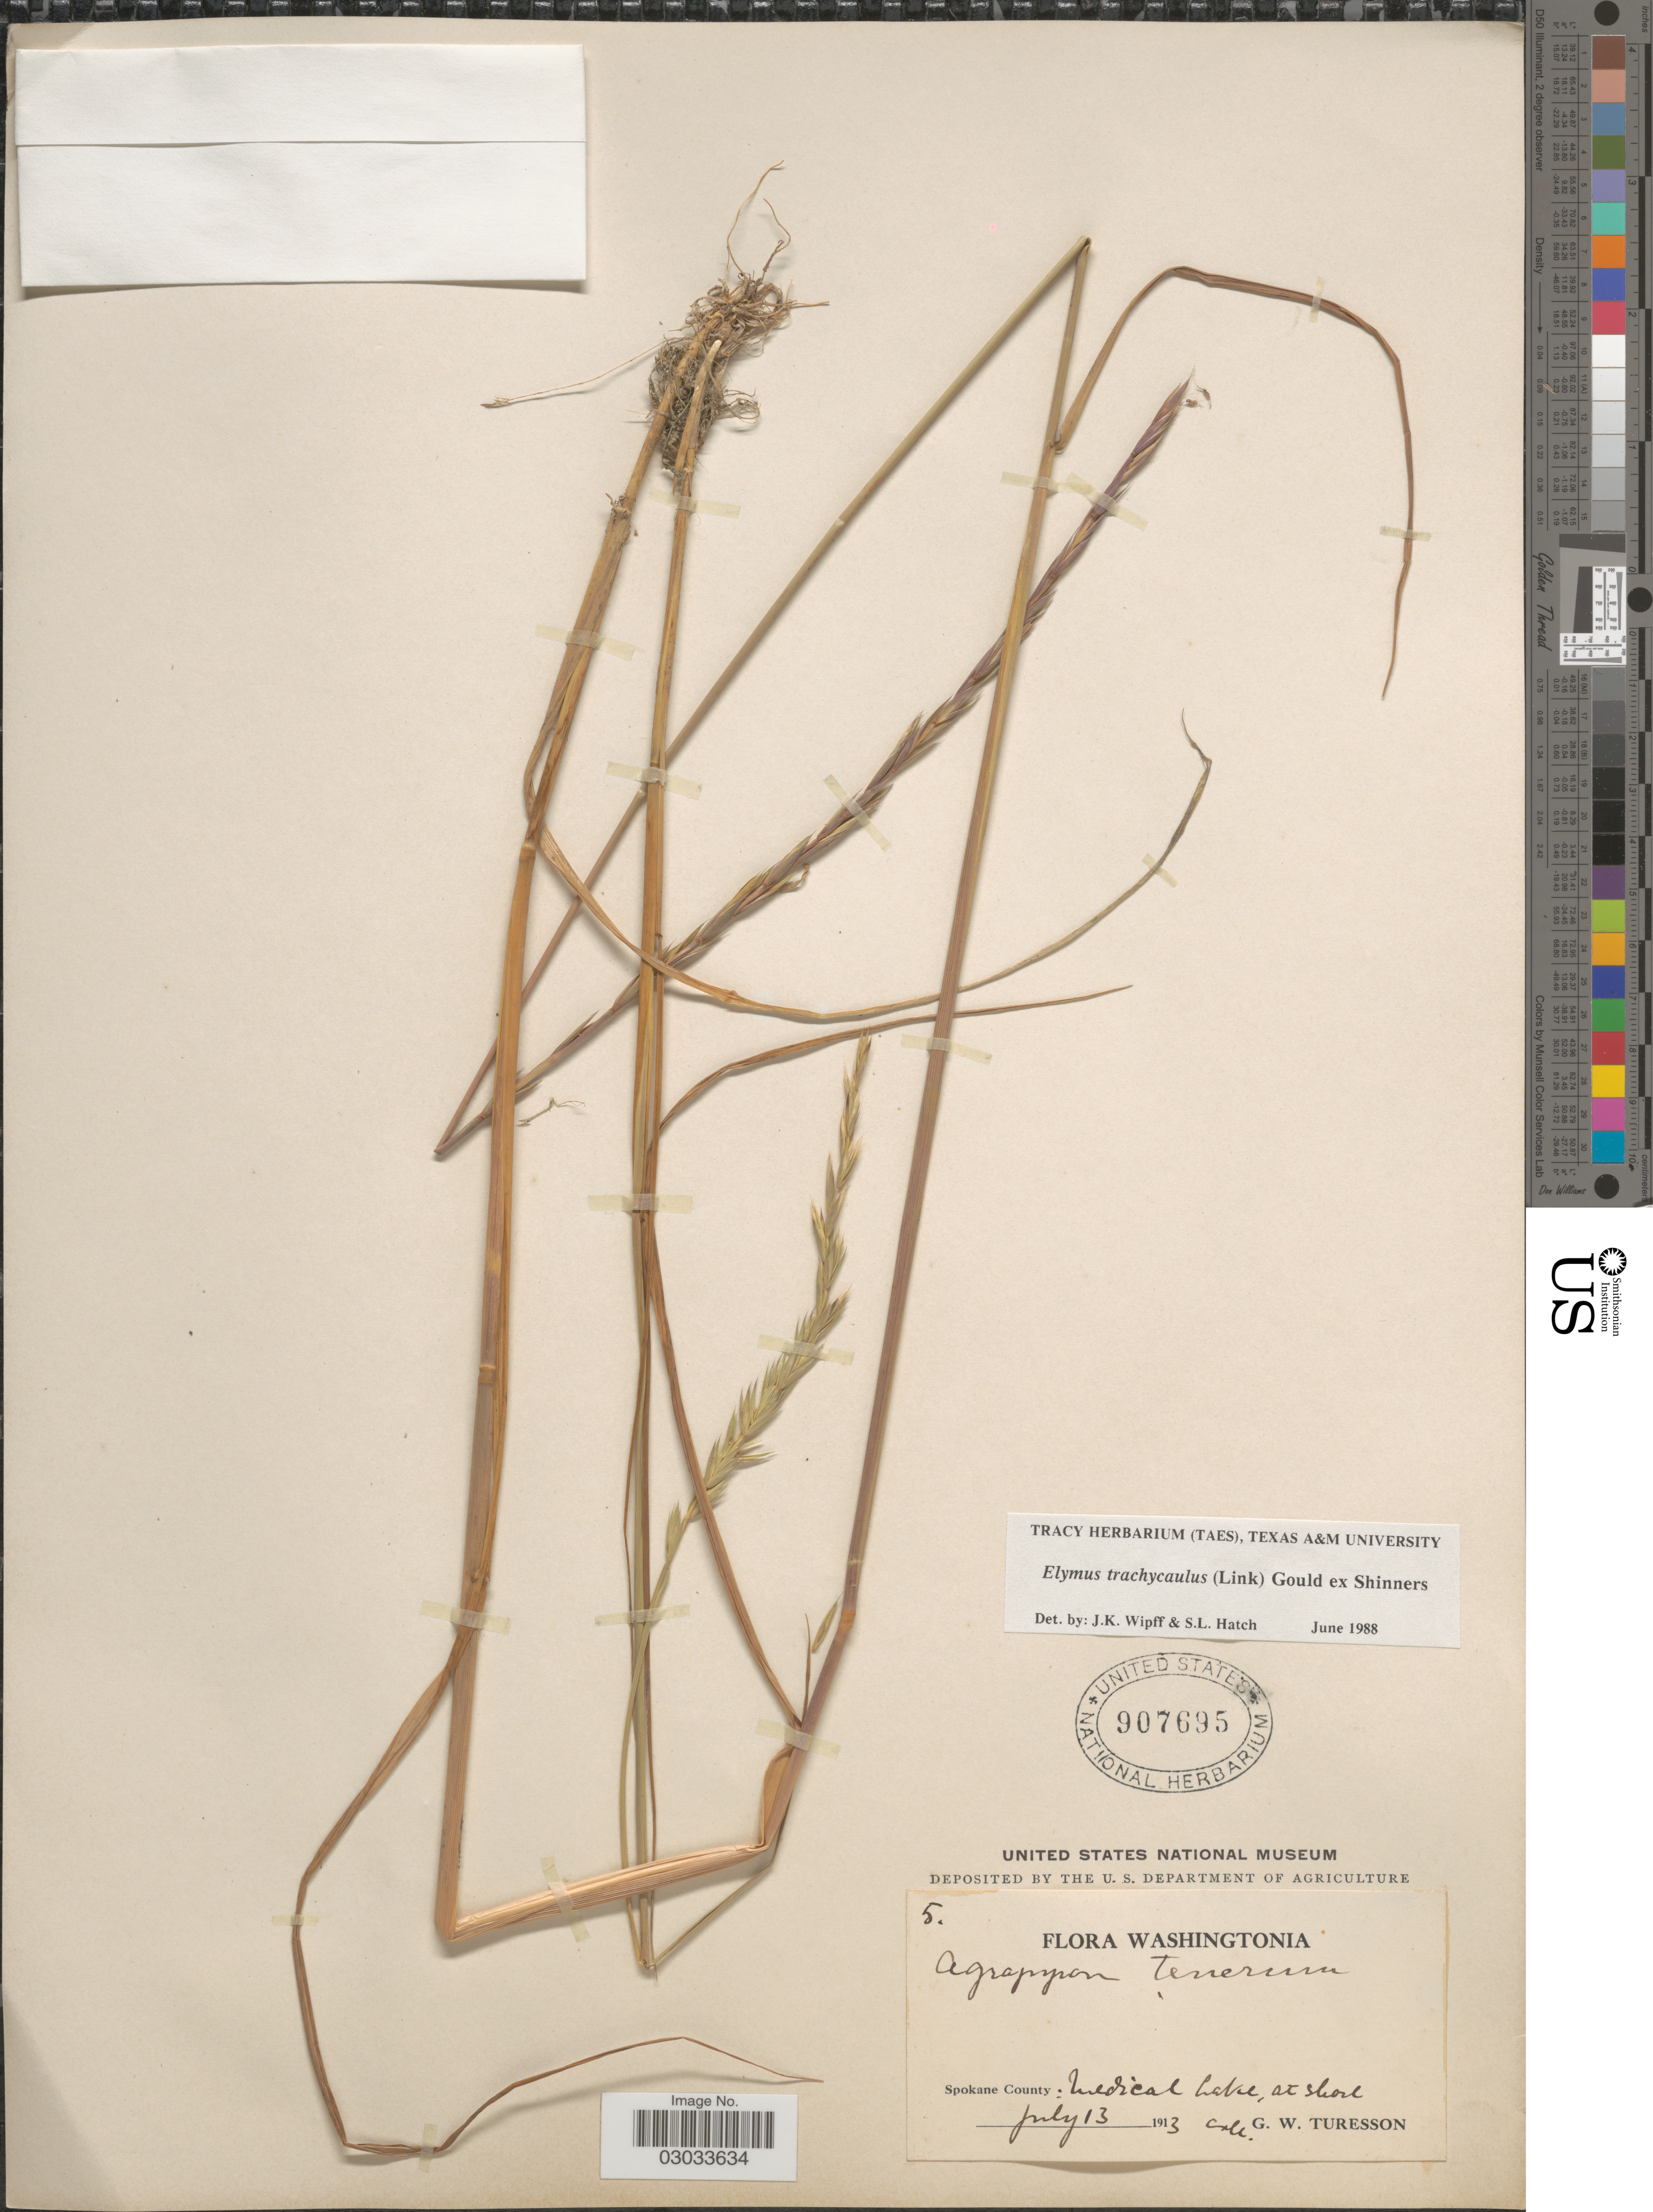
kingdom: Plantae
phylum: Tracheophyta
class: Liliopsida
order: Poales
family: Poaceae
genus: Elymus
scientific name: Elymus trachycaulus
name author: (Link) Gould ex Shinners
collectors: G. Turesson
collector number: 5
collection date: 1913-07-13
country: United States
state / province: Washington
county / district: Spokane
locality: Spokane County: Medical Lake, at shore.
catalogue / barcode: US 907695